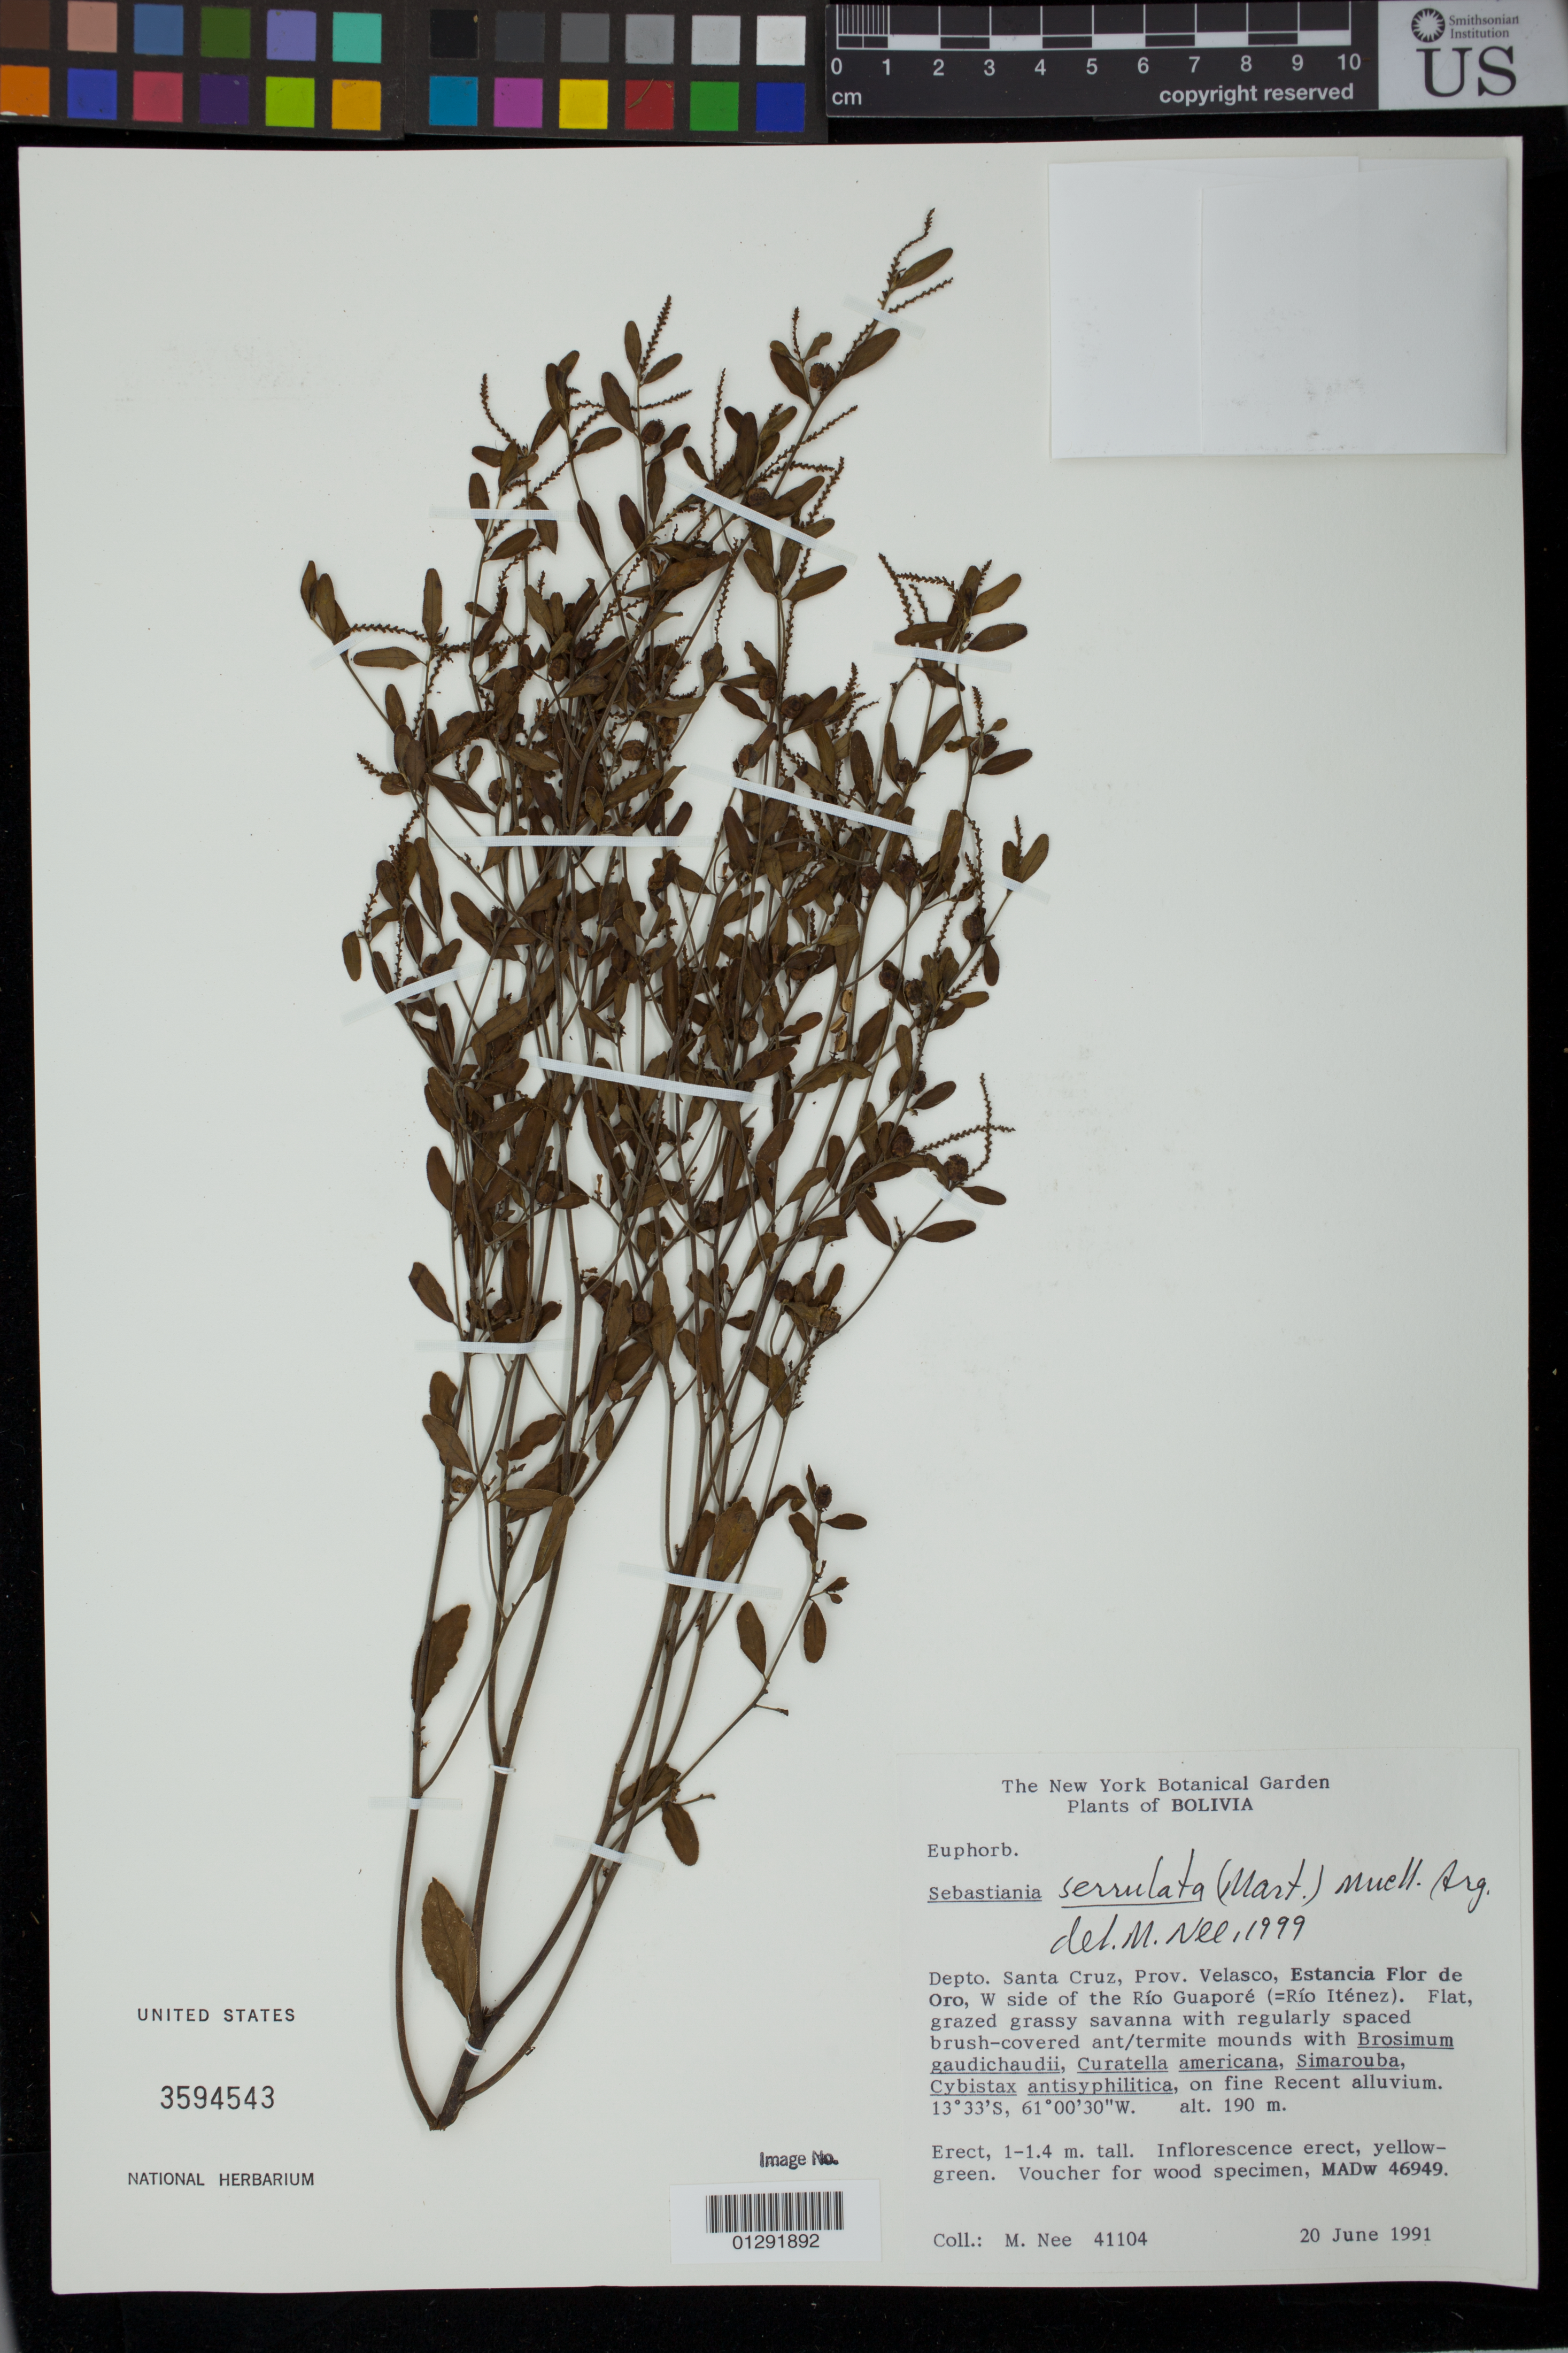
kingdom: Plantae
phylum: Tracheophyta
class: Magnoliopsida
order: Malpighiales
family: Euphorbiaceae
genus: Sebastiania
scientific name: Sebastiania serrulata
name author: (Mart.) Müll. Arg.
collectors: M. Nee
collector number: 41104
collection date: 1991-06-20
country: Bolivia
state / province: Santa Cruz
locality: Prov. Velasco. Estancia Flor de Oro, W side of the Rio Guapore (=Rio Itenez).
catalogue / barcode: US 3594543